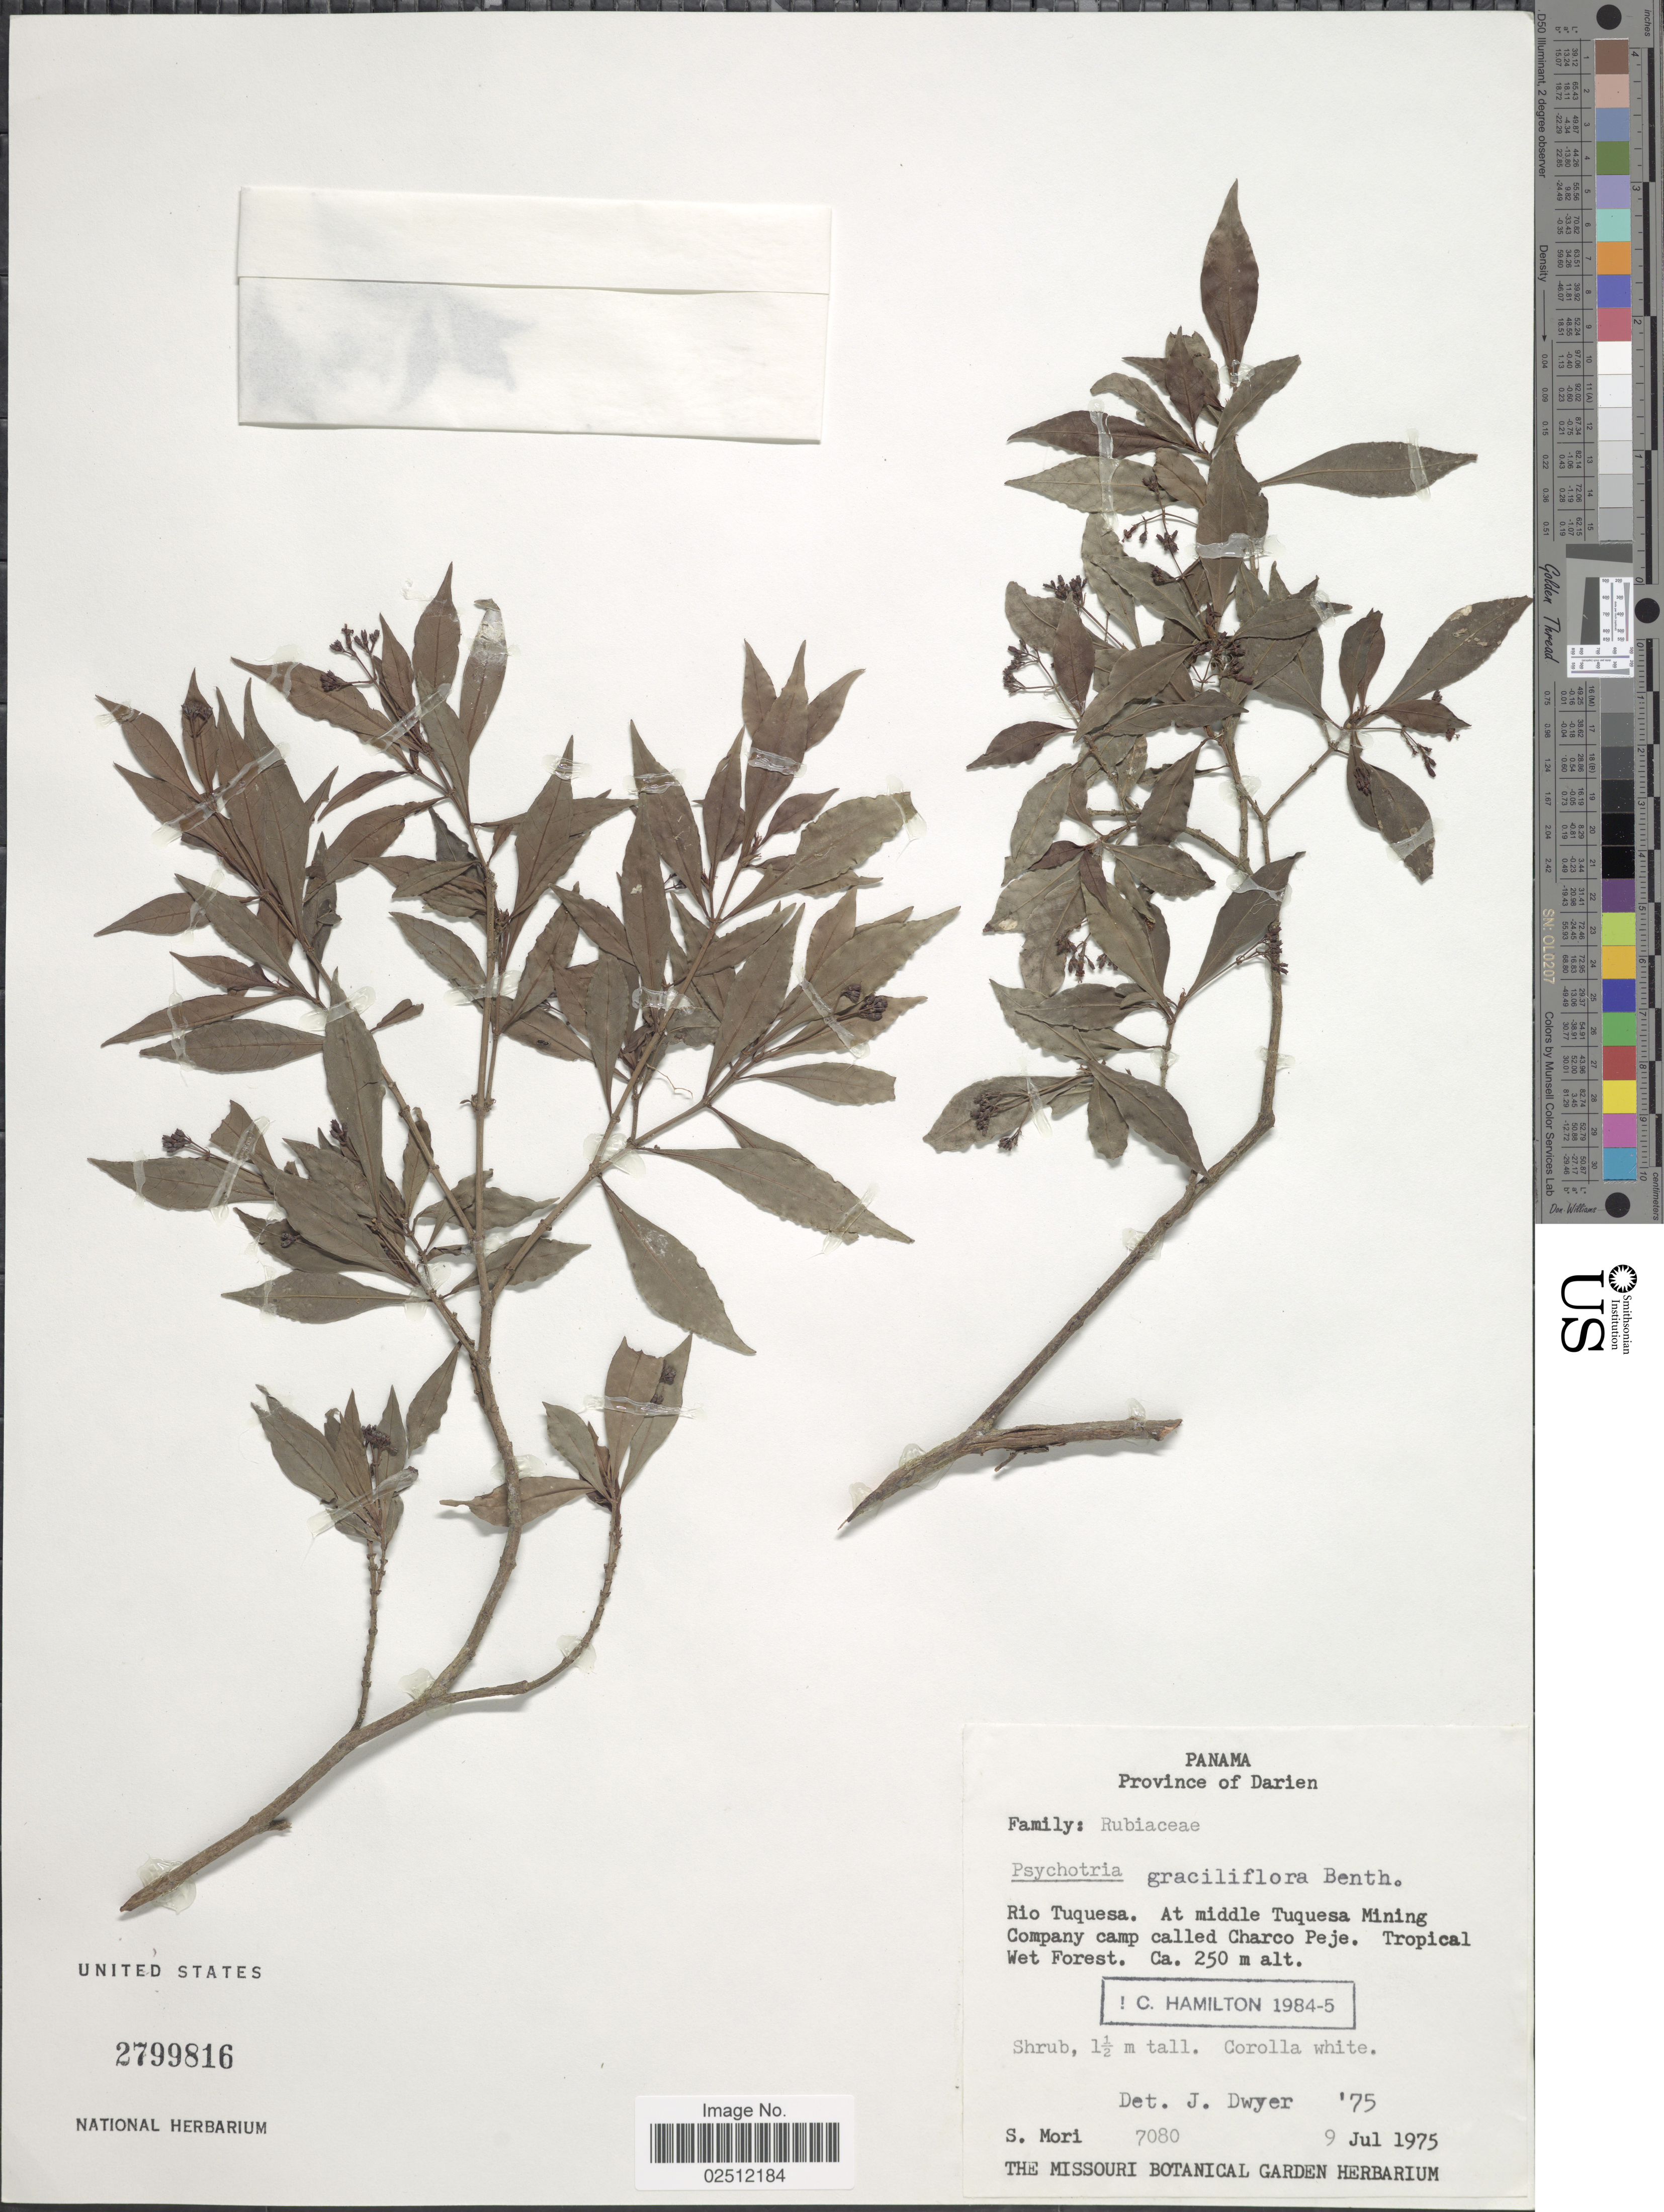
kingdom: Plantae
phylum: Tracheophyta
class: Magnoliopsida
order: Gentianales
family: Rubiaceae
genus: Psychotria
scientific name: Psychotria graciliflora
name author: Benth.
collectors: S. Mori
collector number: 7080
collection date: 1975-07-09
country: Panama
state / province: Darién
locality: Rio Tuquesa. At middle Tuquesa Mining Company camp called Charco Peje. Tropical Wet Forest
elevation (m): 250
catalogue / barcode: US 2799816